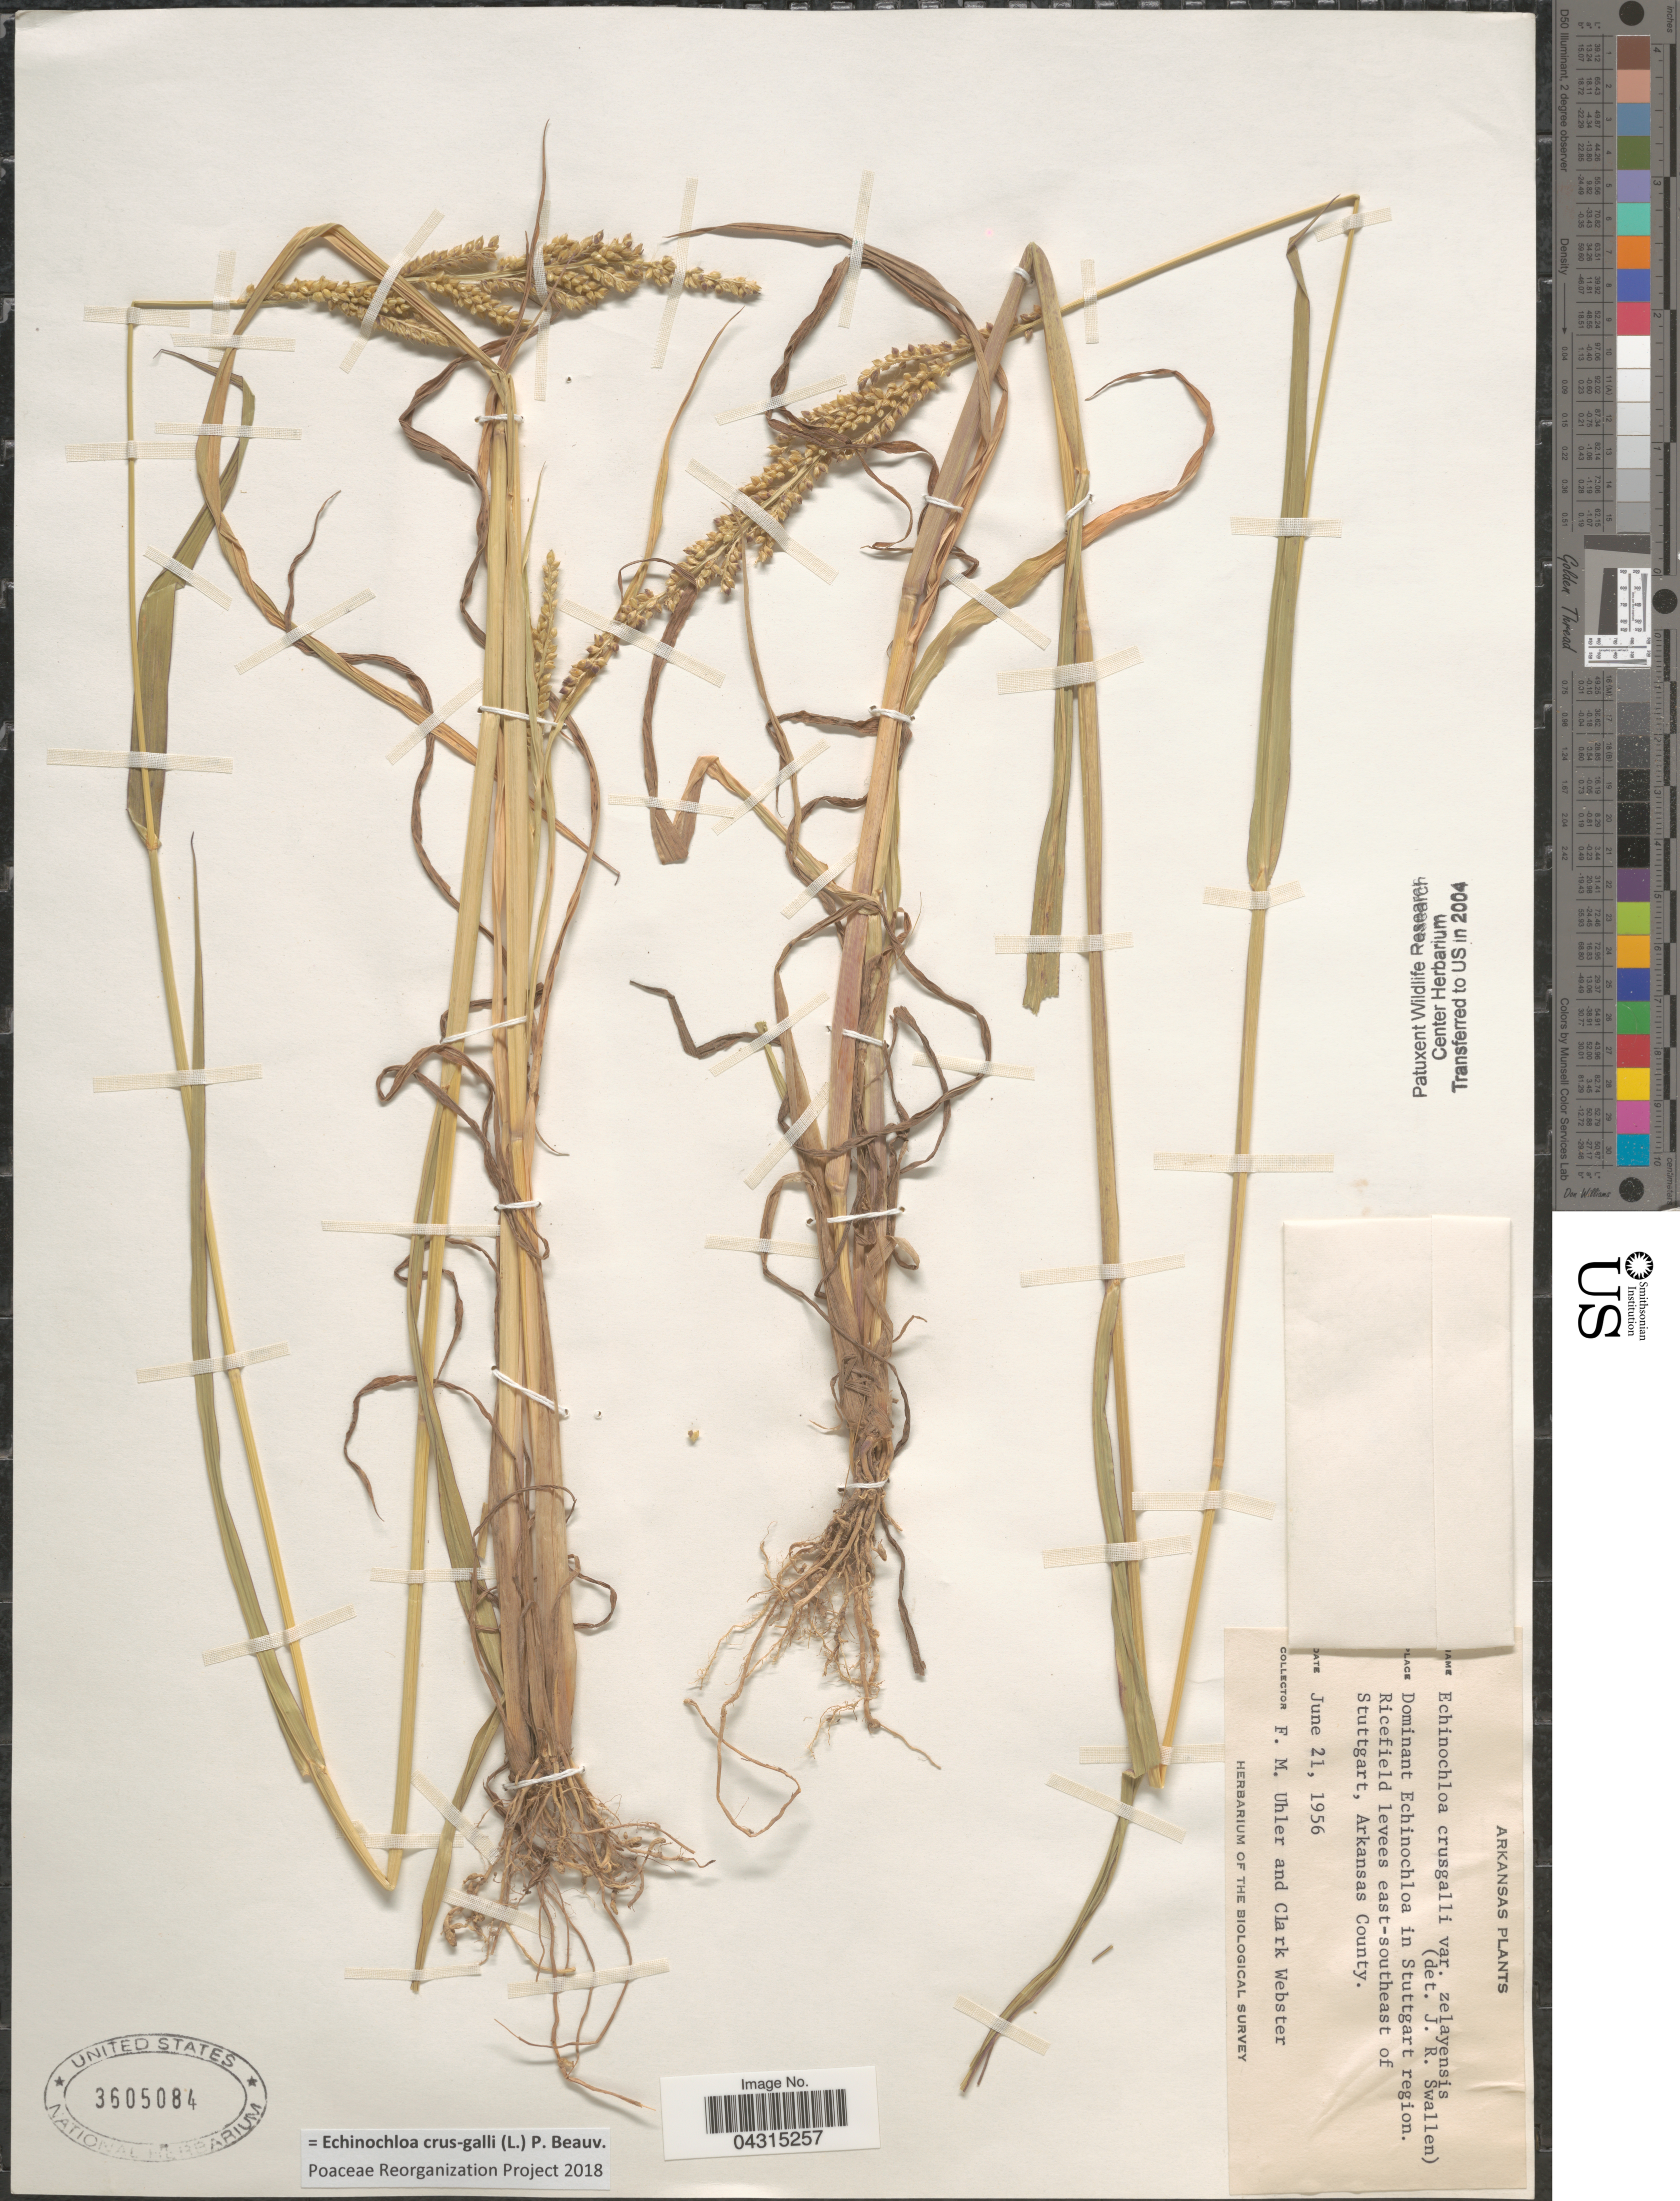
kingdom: Plantae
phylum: Tracheophyta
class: Liliopsida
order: Poales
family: Poaceae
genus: Echinochloa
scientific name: Echinochloa crus-galli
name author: (L.) P. Beauv.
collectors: F. M. Uhler & C. Webster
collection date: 1956-06-21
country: United States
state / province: Arkansas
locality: Dominant Echinochloa in Stuttgart region. Ricefield levees east-southeast of Stuttgart, Arkansas County. The Biological Survey.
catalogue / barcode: US 3605084